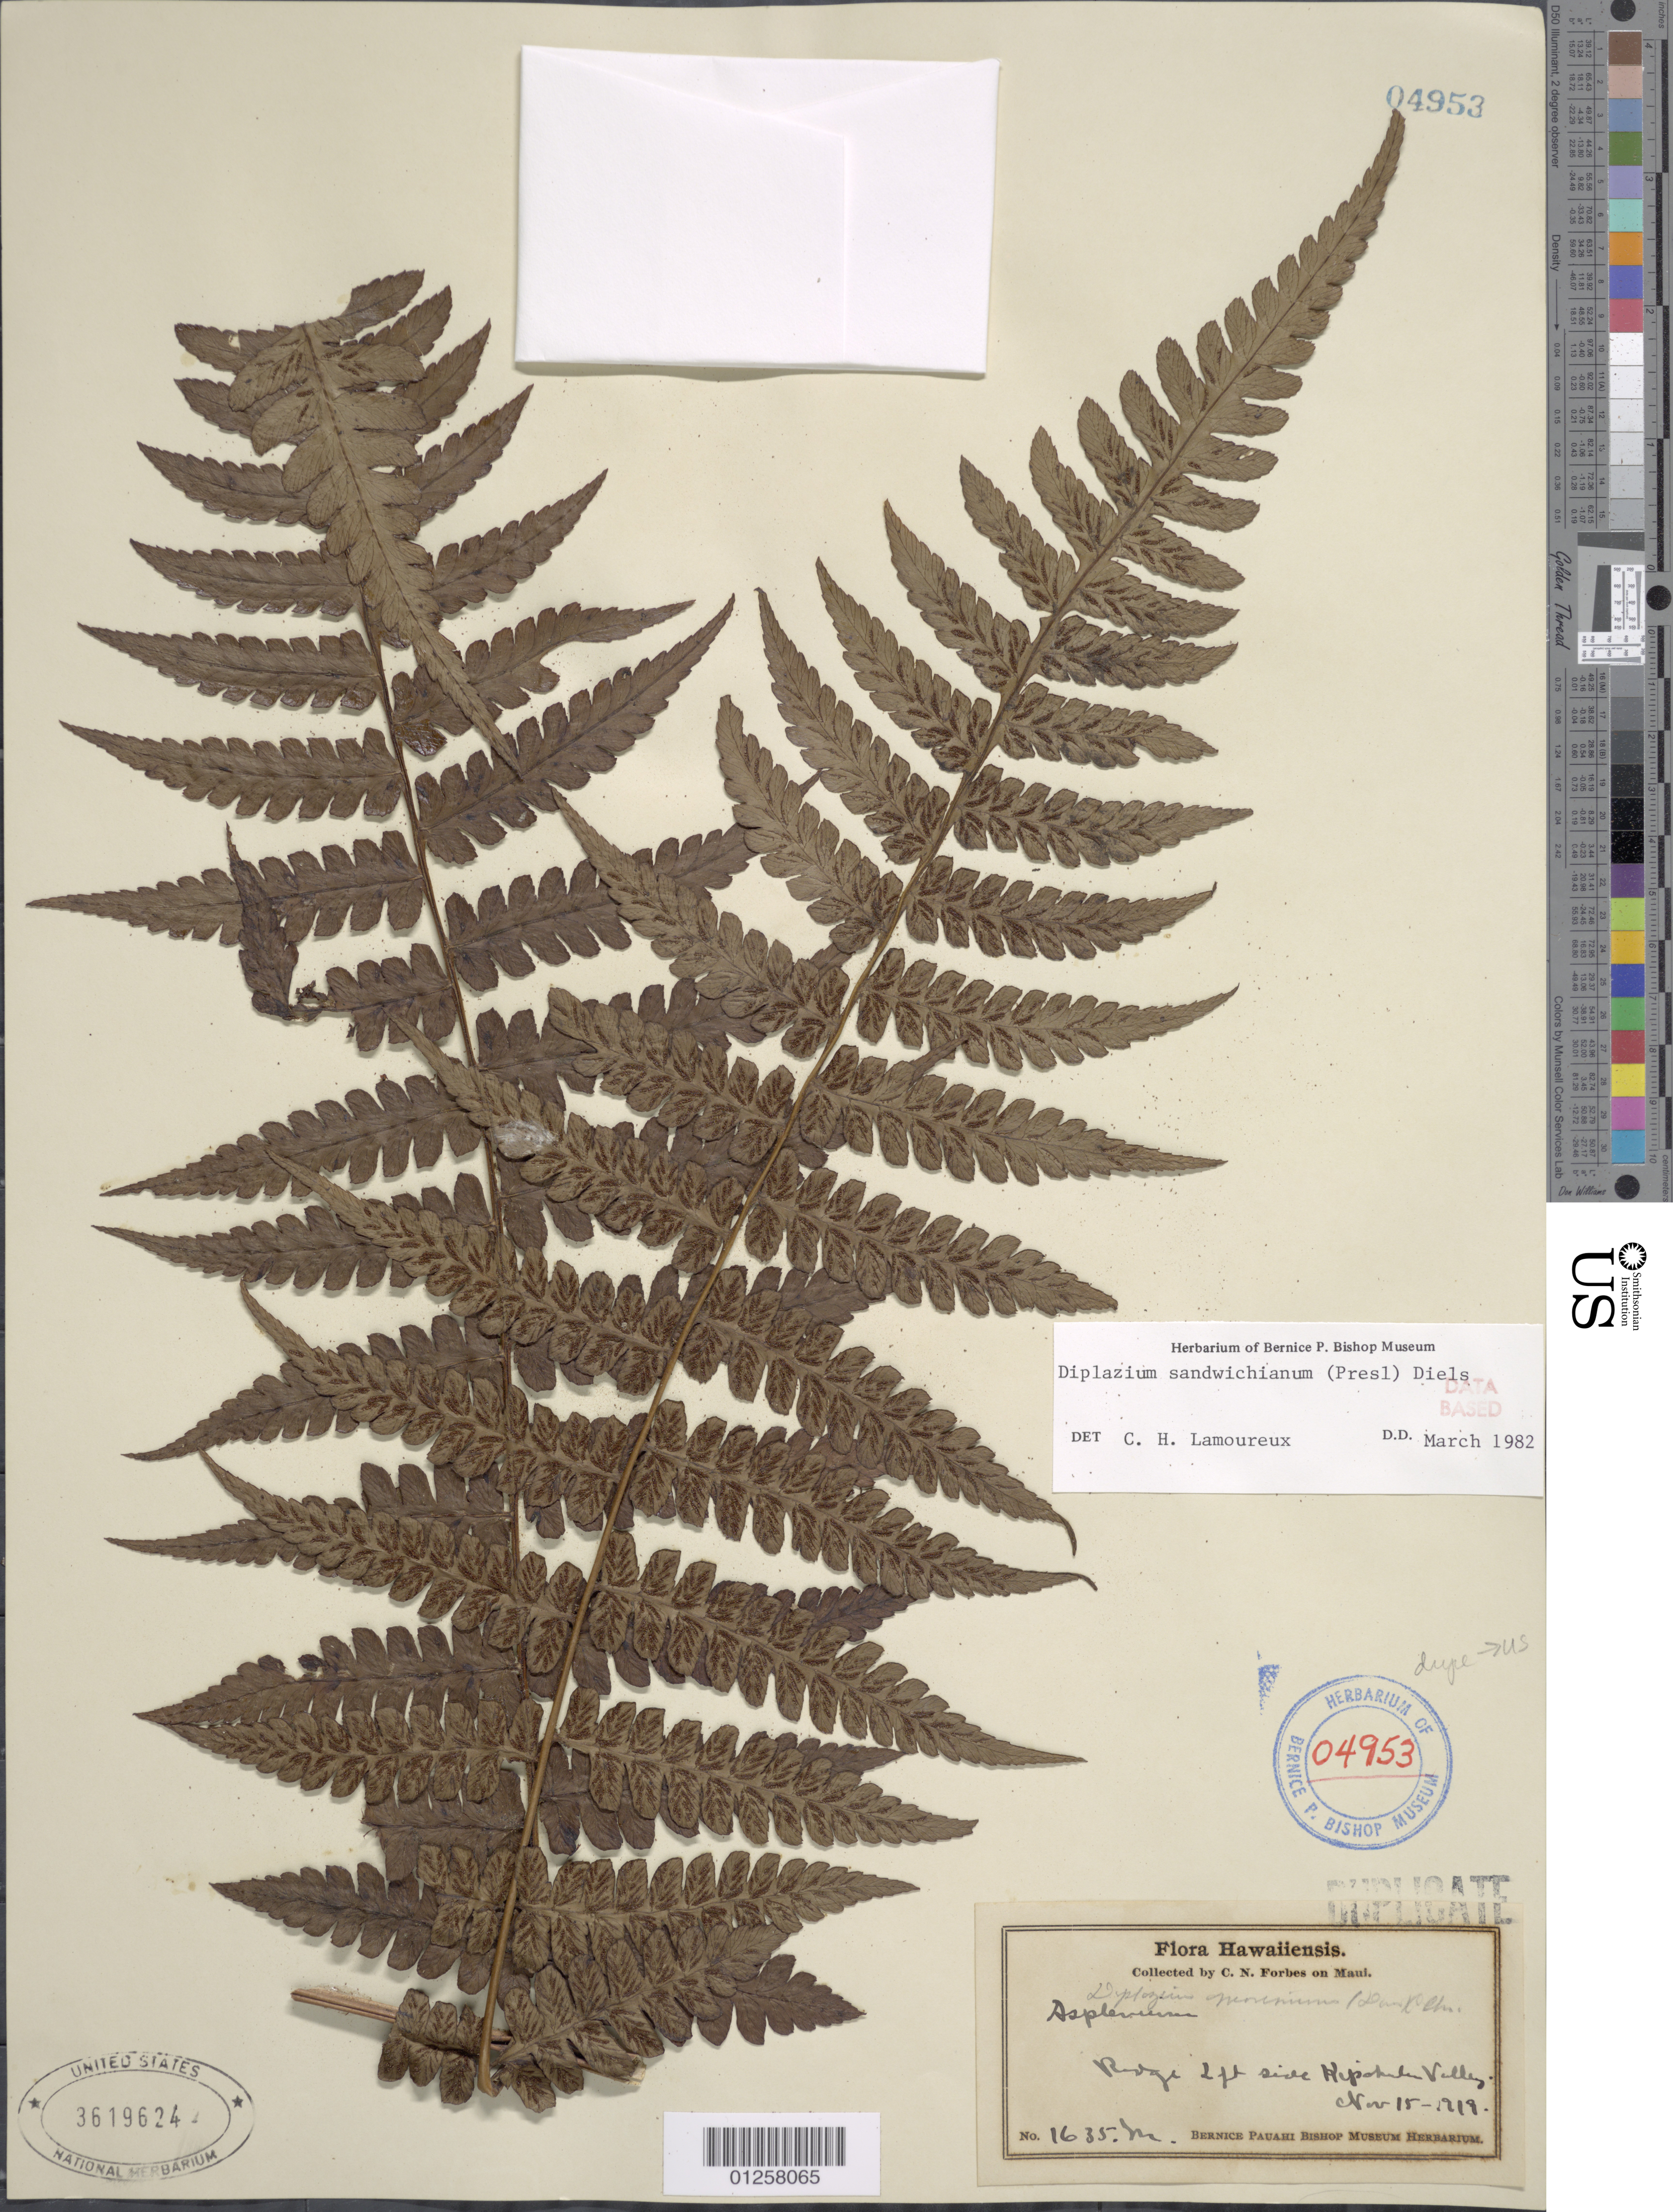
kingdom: Plantae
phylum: Tracheophyta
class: Polypodiopsida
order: Polypodiales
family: Athyriaceae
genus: Diplazium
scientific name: Diplazium sandwichianum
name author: (C. Presl) Diels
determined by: Lamoureux, C. H.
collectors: C. N. Forbes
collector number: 1635.M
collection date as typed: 10 Nov 1919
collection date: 1919-11-10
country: United States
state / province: Hawaii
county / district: Maui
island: Maui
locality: Kipahulu Valley.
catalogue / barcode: US 3619624